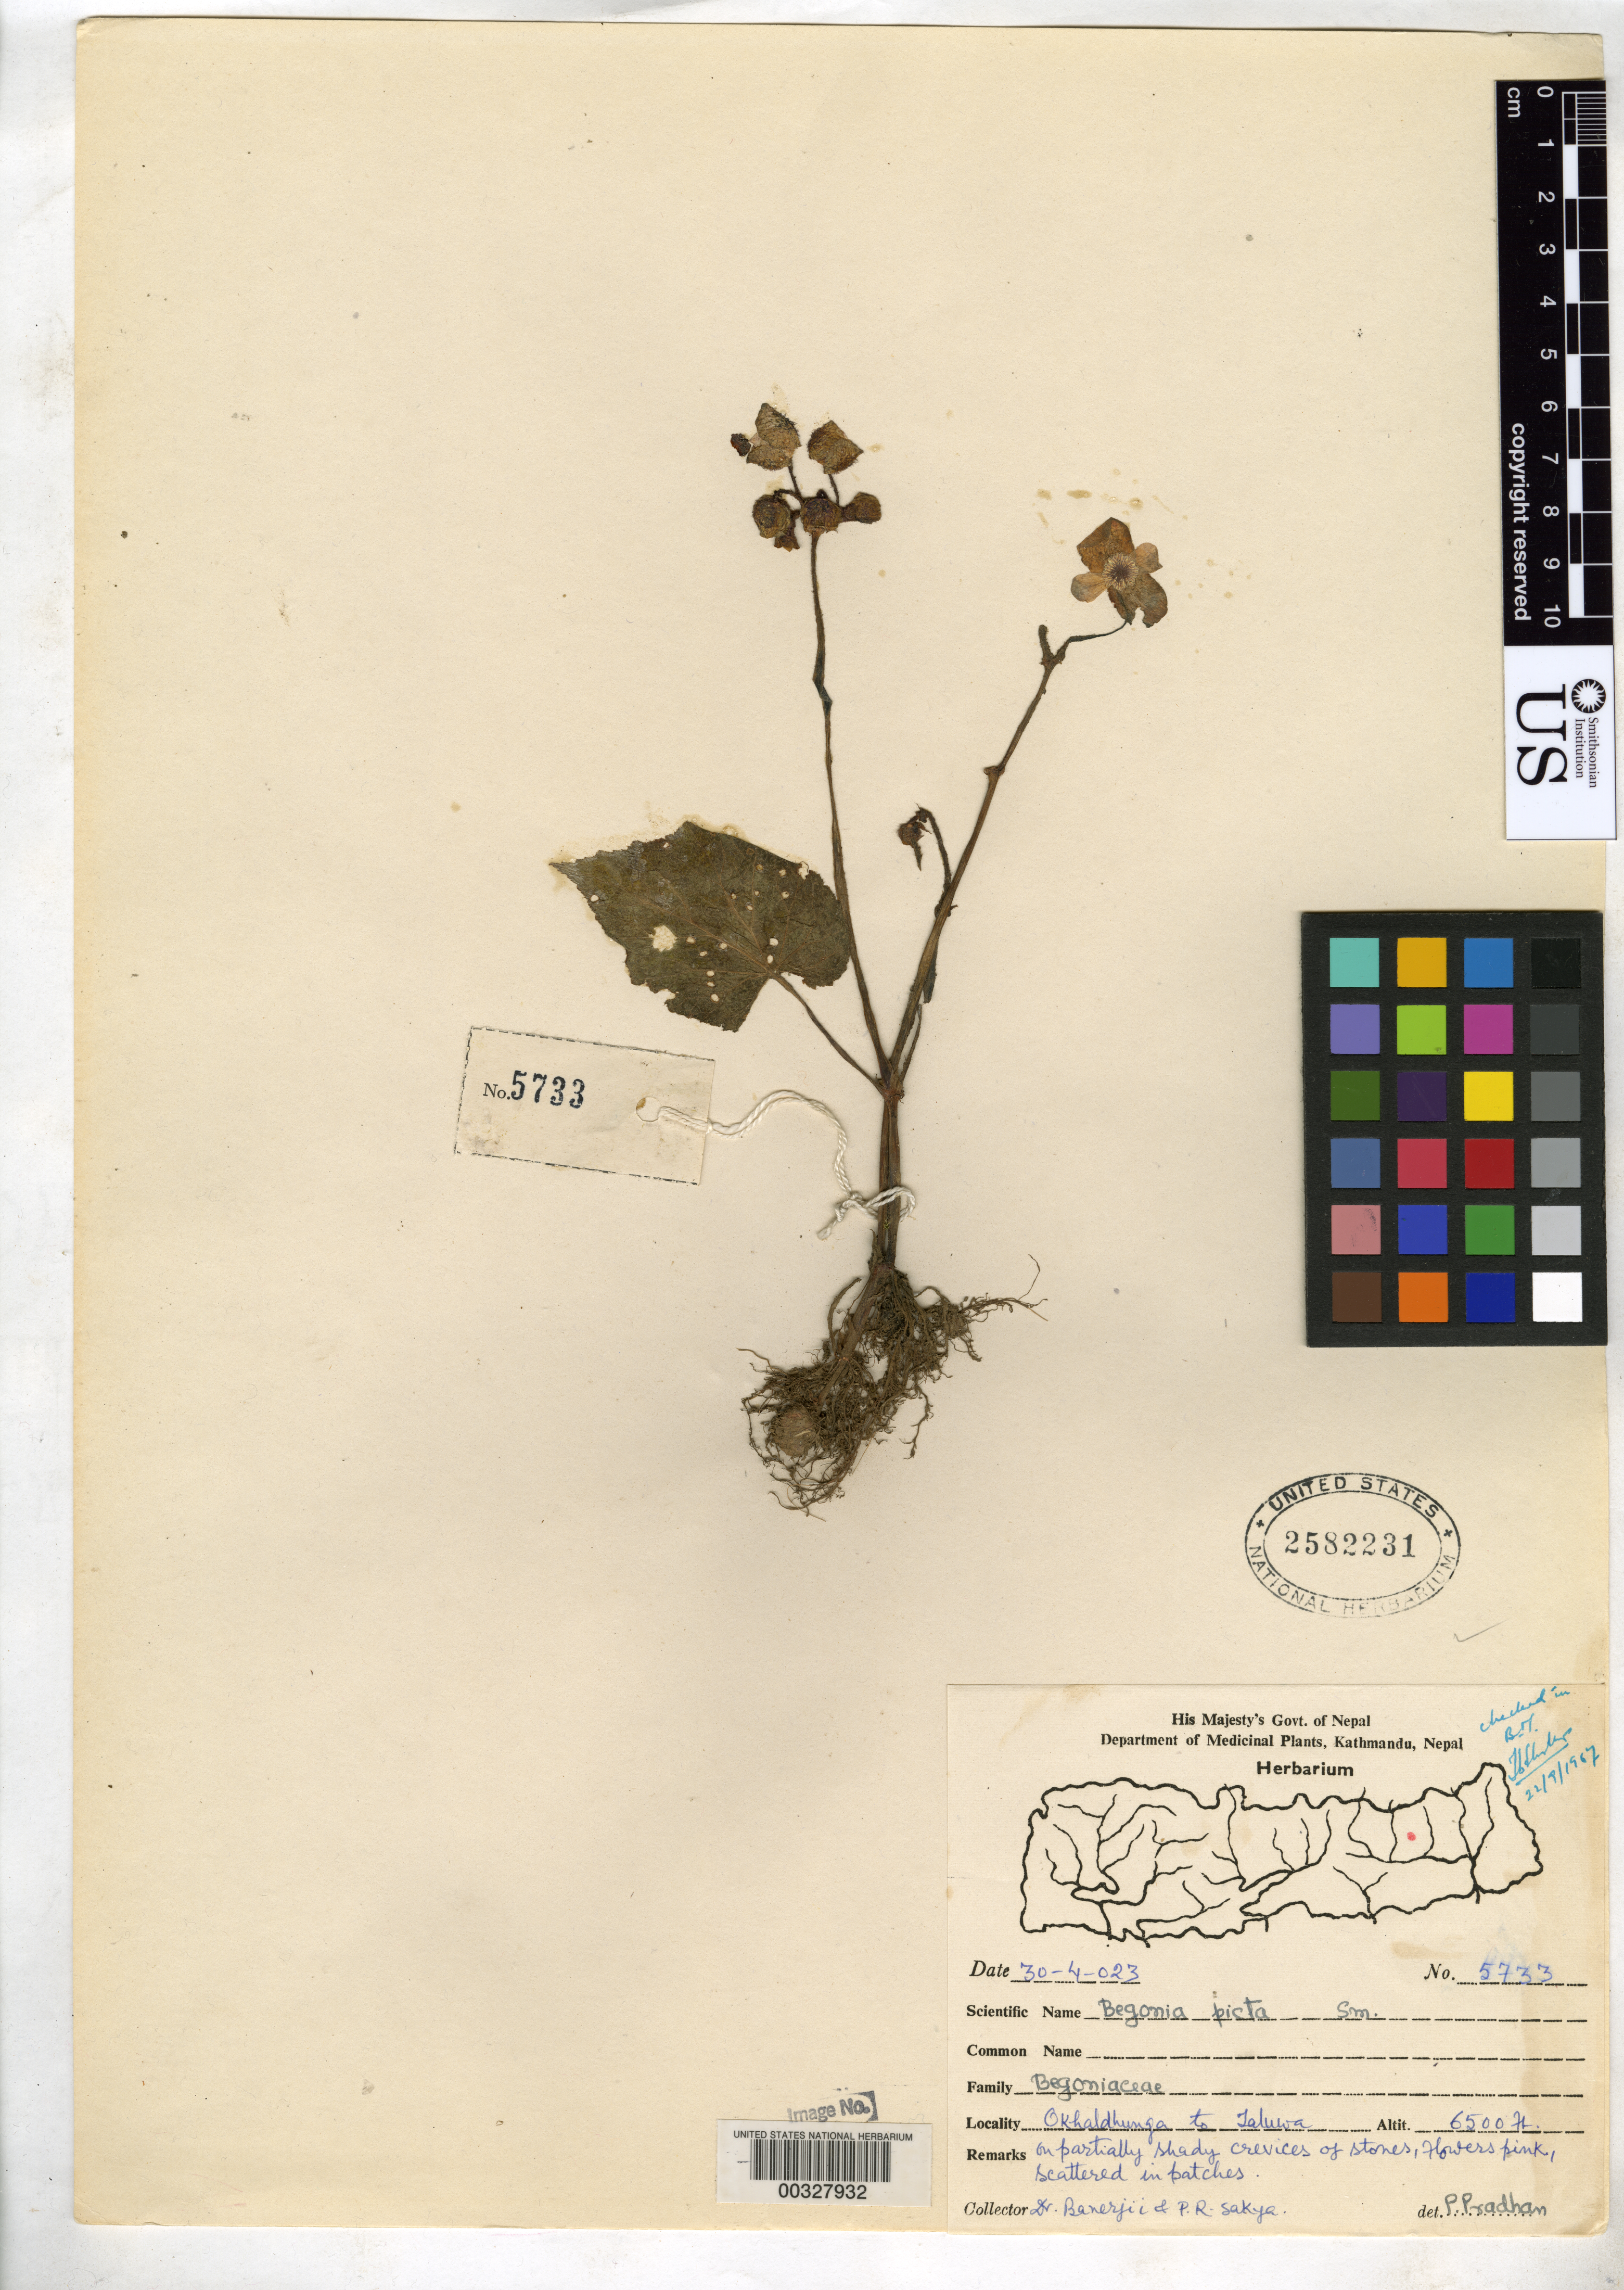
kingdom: Plantae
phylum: Tracheophyta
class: Magnoliopsida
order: Cucurbitales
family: Begoniaceae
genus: Begonia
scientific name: Begonia picta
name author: Sm.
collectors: -. Banerjee & P. Sakya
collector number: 5733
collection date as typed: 30 Apr 1923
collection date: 1923-04-30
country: Nepal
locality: Okhaldunga to taluwa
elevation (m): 1981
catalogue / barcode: US 2582231